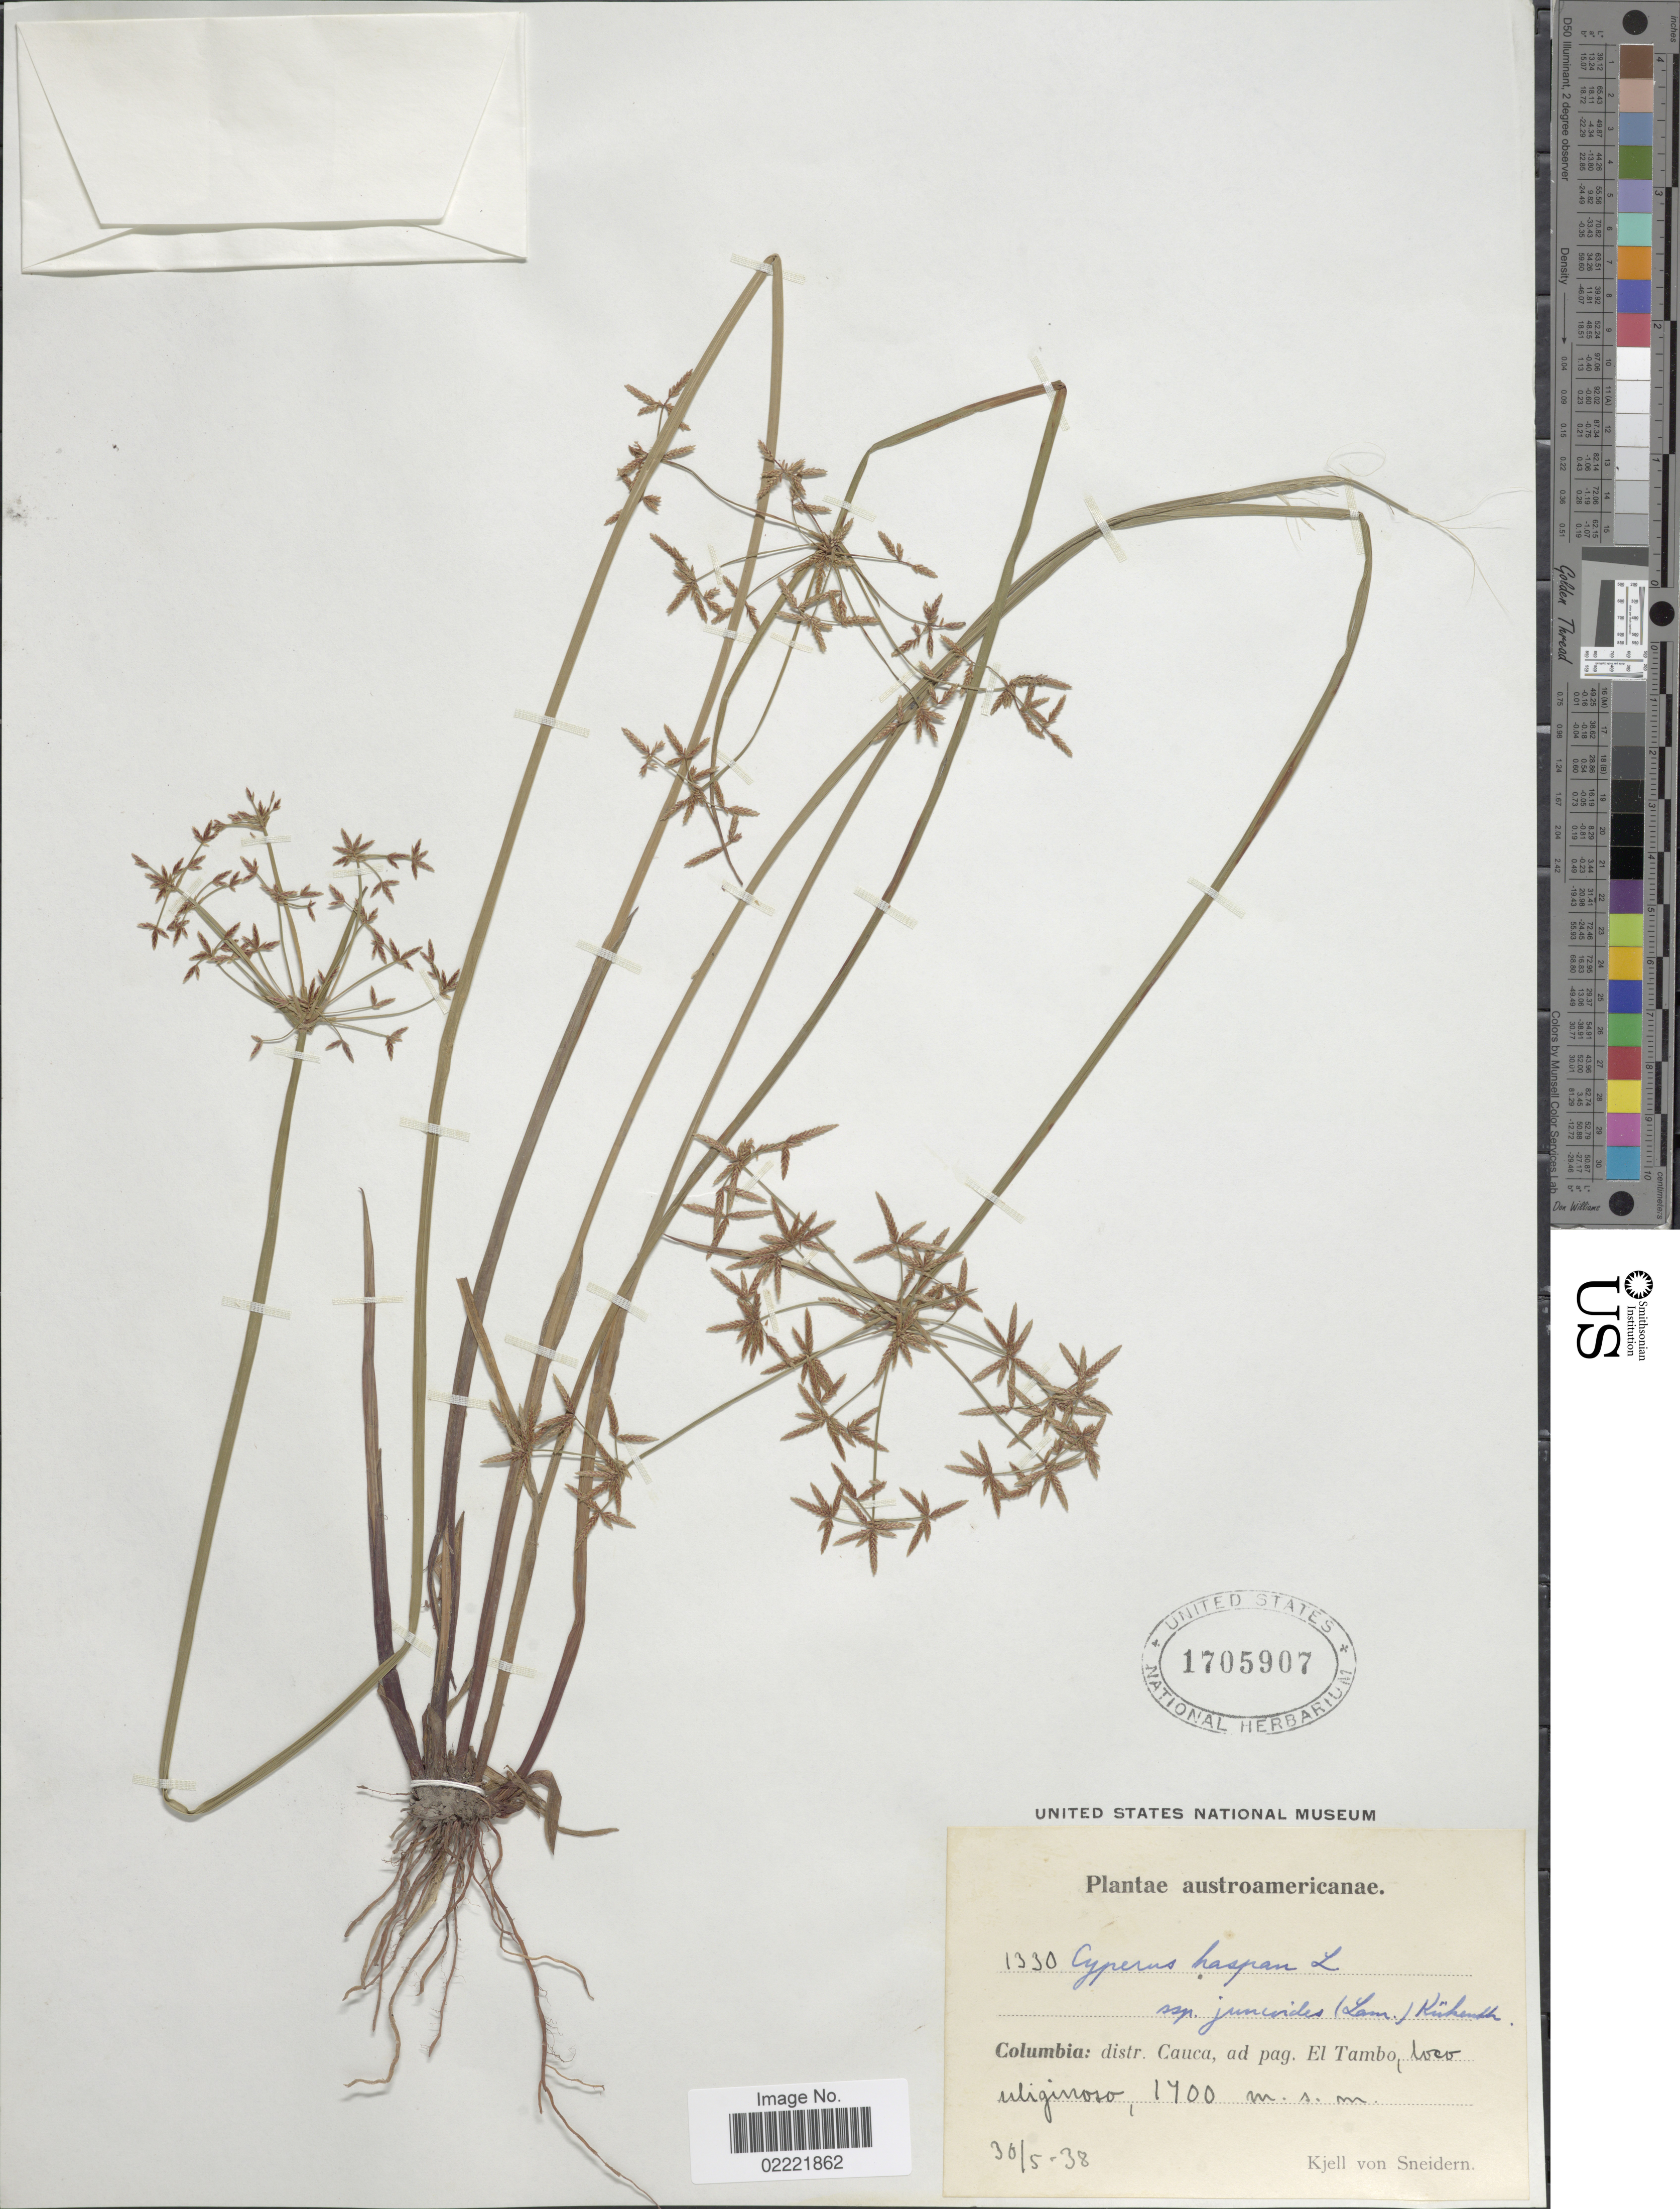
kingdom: Plantae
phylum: Tracheophyta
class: Liliopsida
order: Poales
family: Cyperaceae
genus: Cyperus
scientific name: Cyperus haspan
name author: L.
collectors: K. von Sneidern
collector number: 1330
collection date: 1938-05-30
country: Colombia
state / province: Cauca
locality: Ad pag. El Tambo, loco uliginoso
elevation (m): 1700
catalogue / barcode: US 1705907